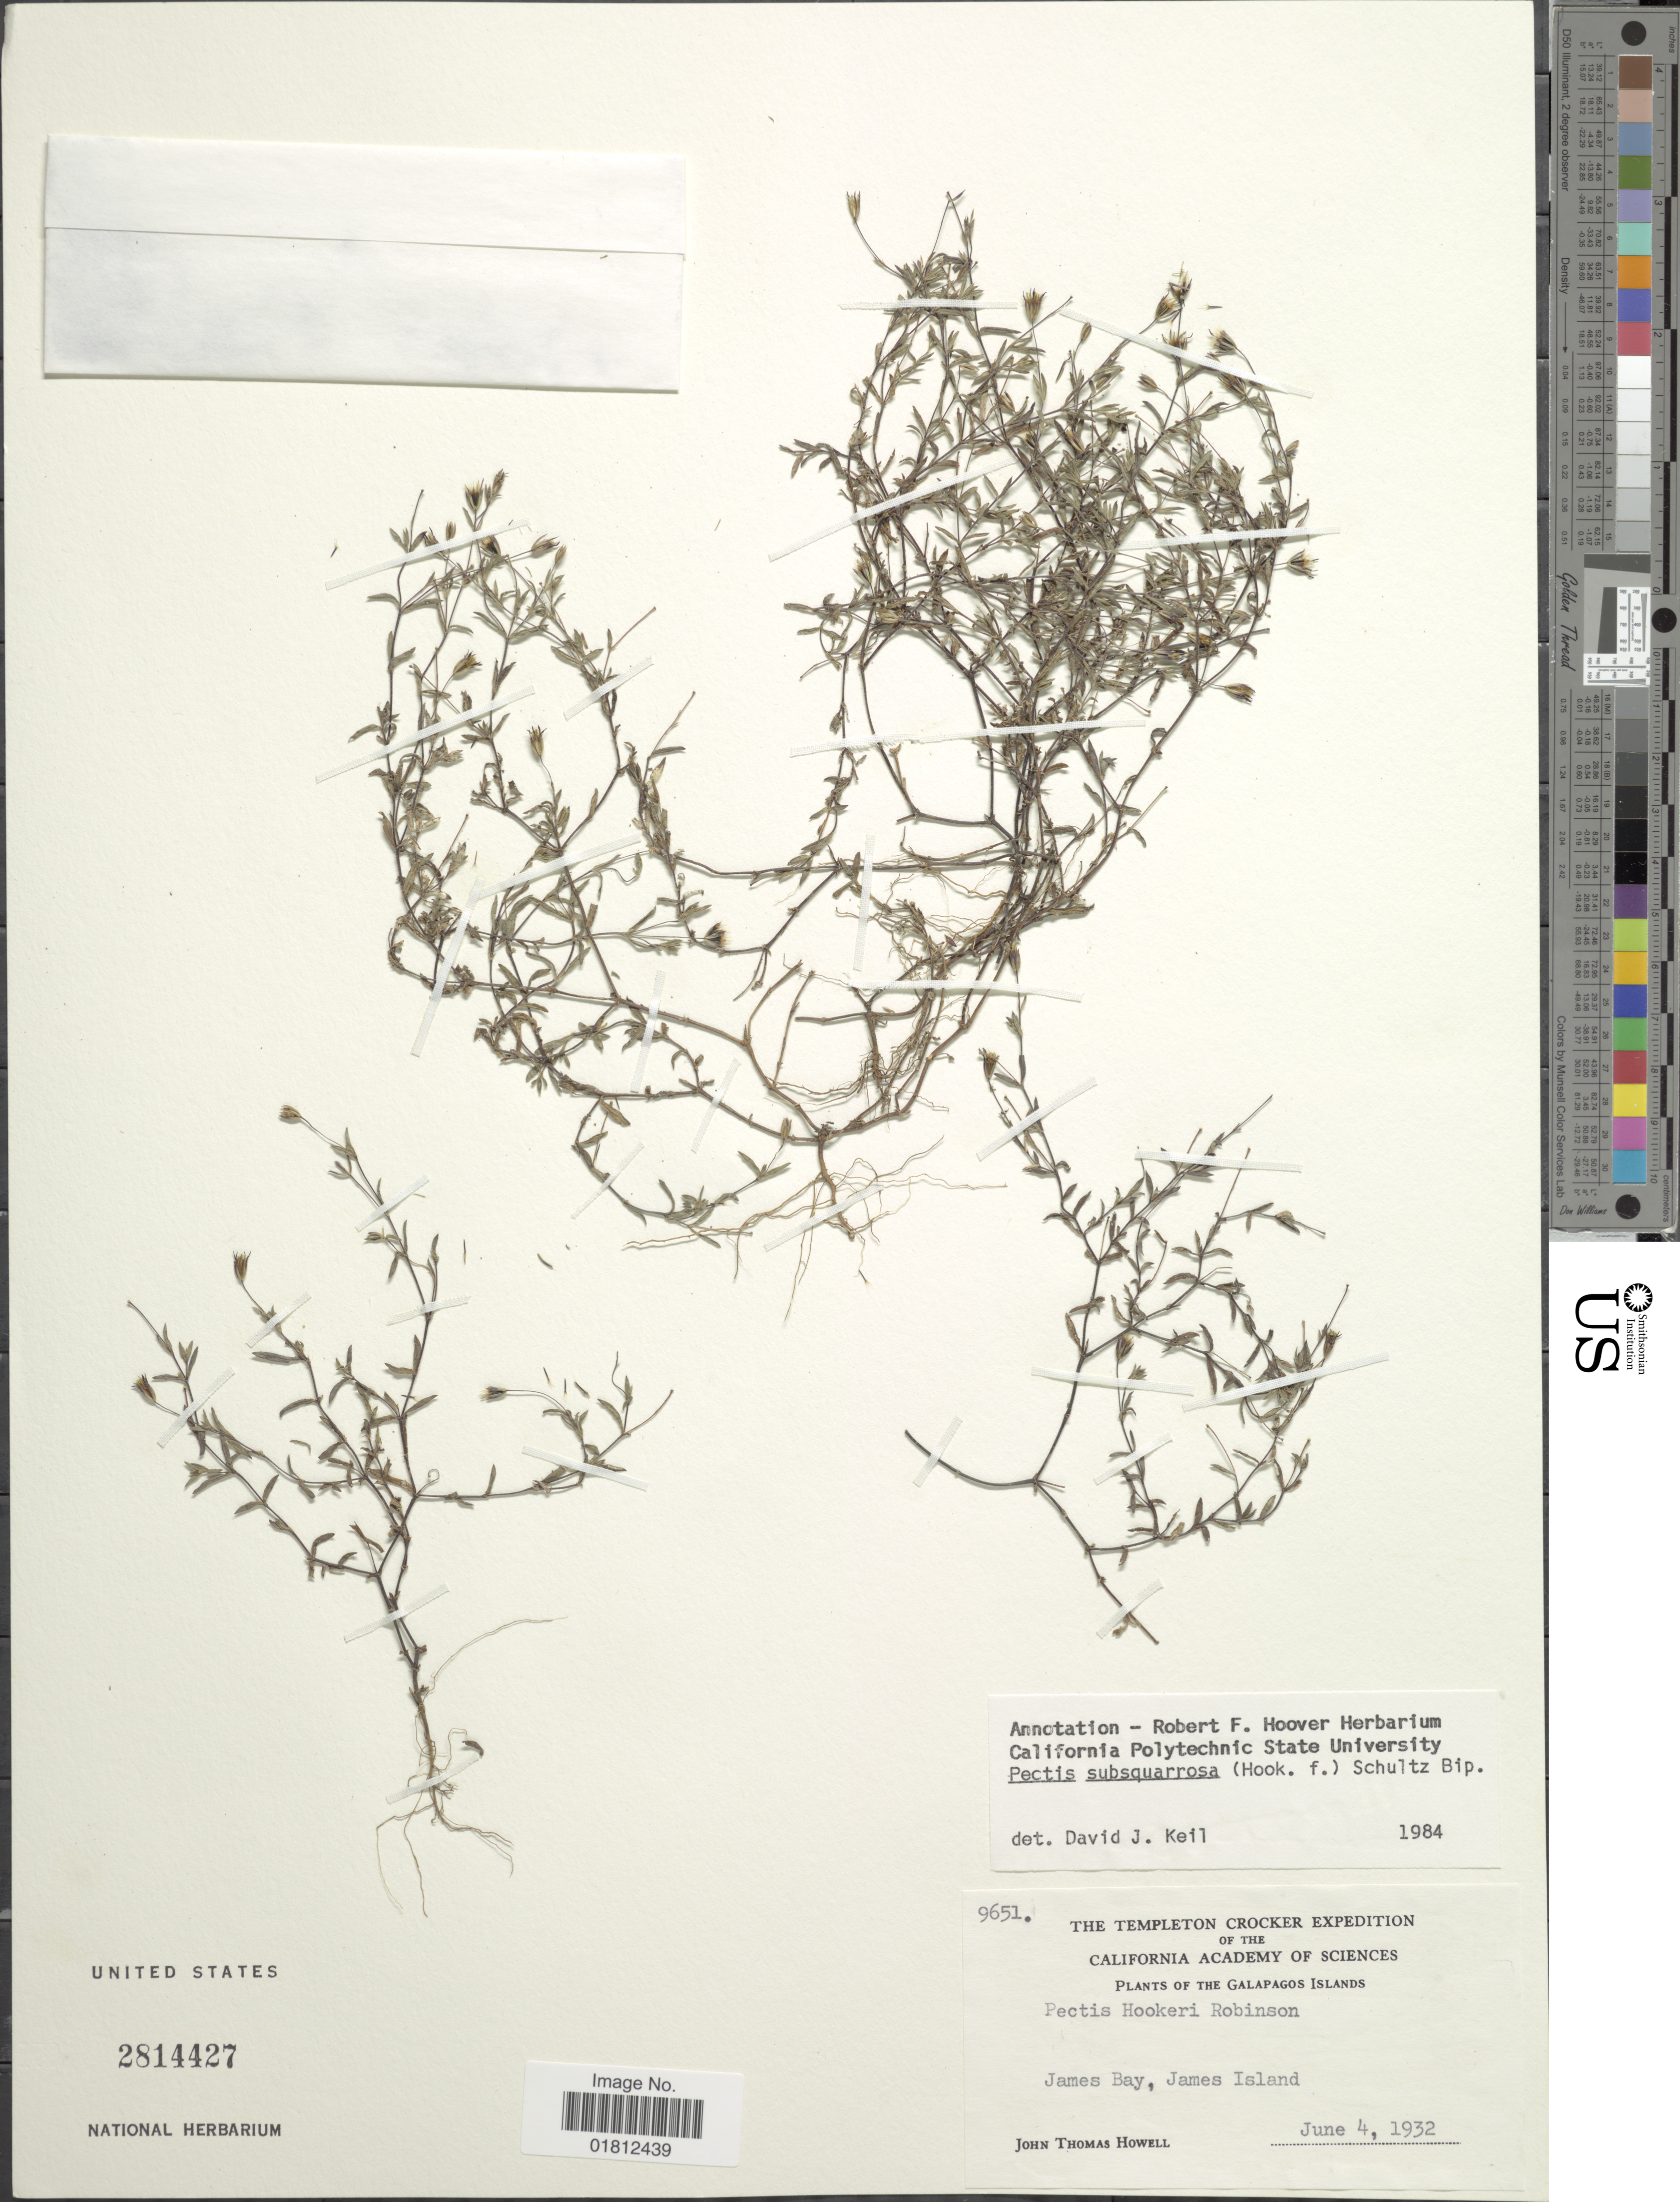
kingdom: Plantae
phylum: Tracheophyta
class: Magnoliopsida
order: Asterales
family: Asteraceae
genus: Pectis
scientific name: Pectis subsquarrosa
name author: (Hook. f.) Sch. Bip.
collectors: J. T. Howell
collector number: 9651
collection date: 1932-06-04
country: Ecuador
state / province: Colón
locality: Galapagos Islands, James Bay, James Island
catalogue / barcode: US 2814427